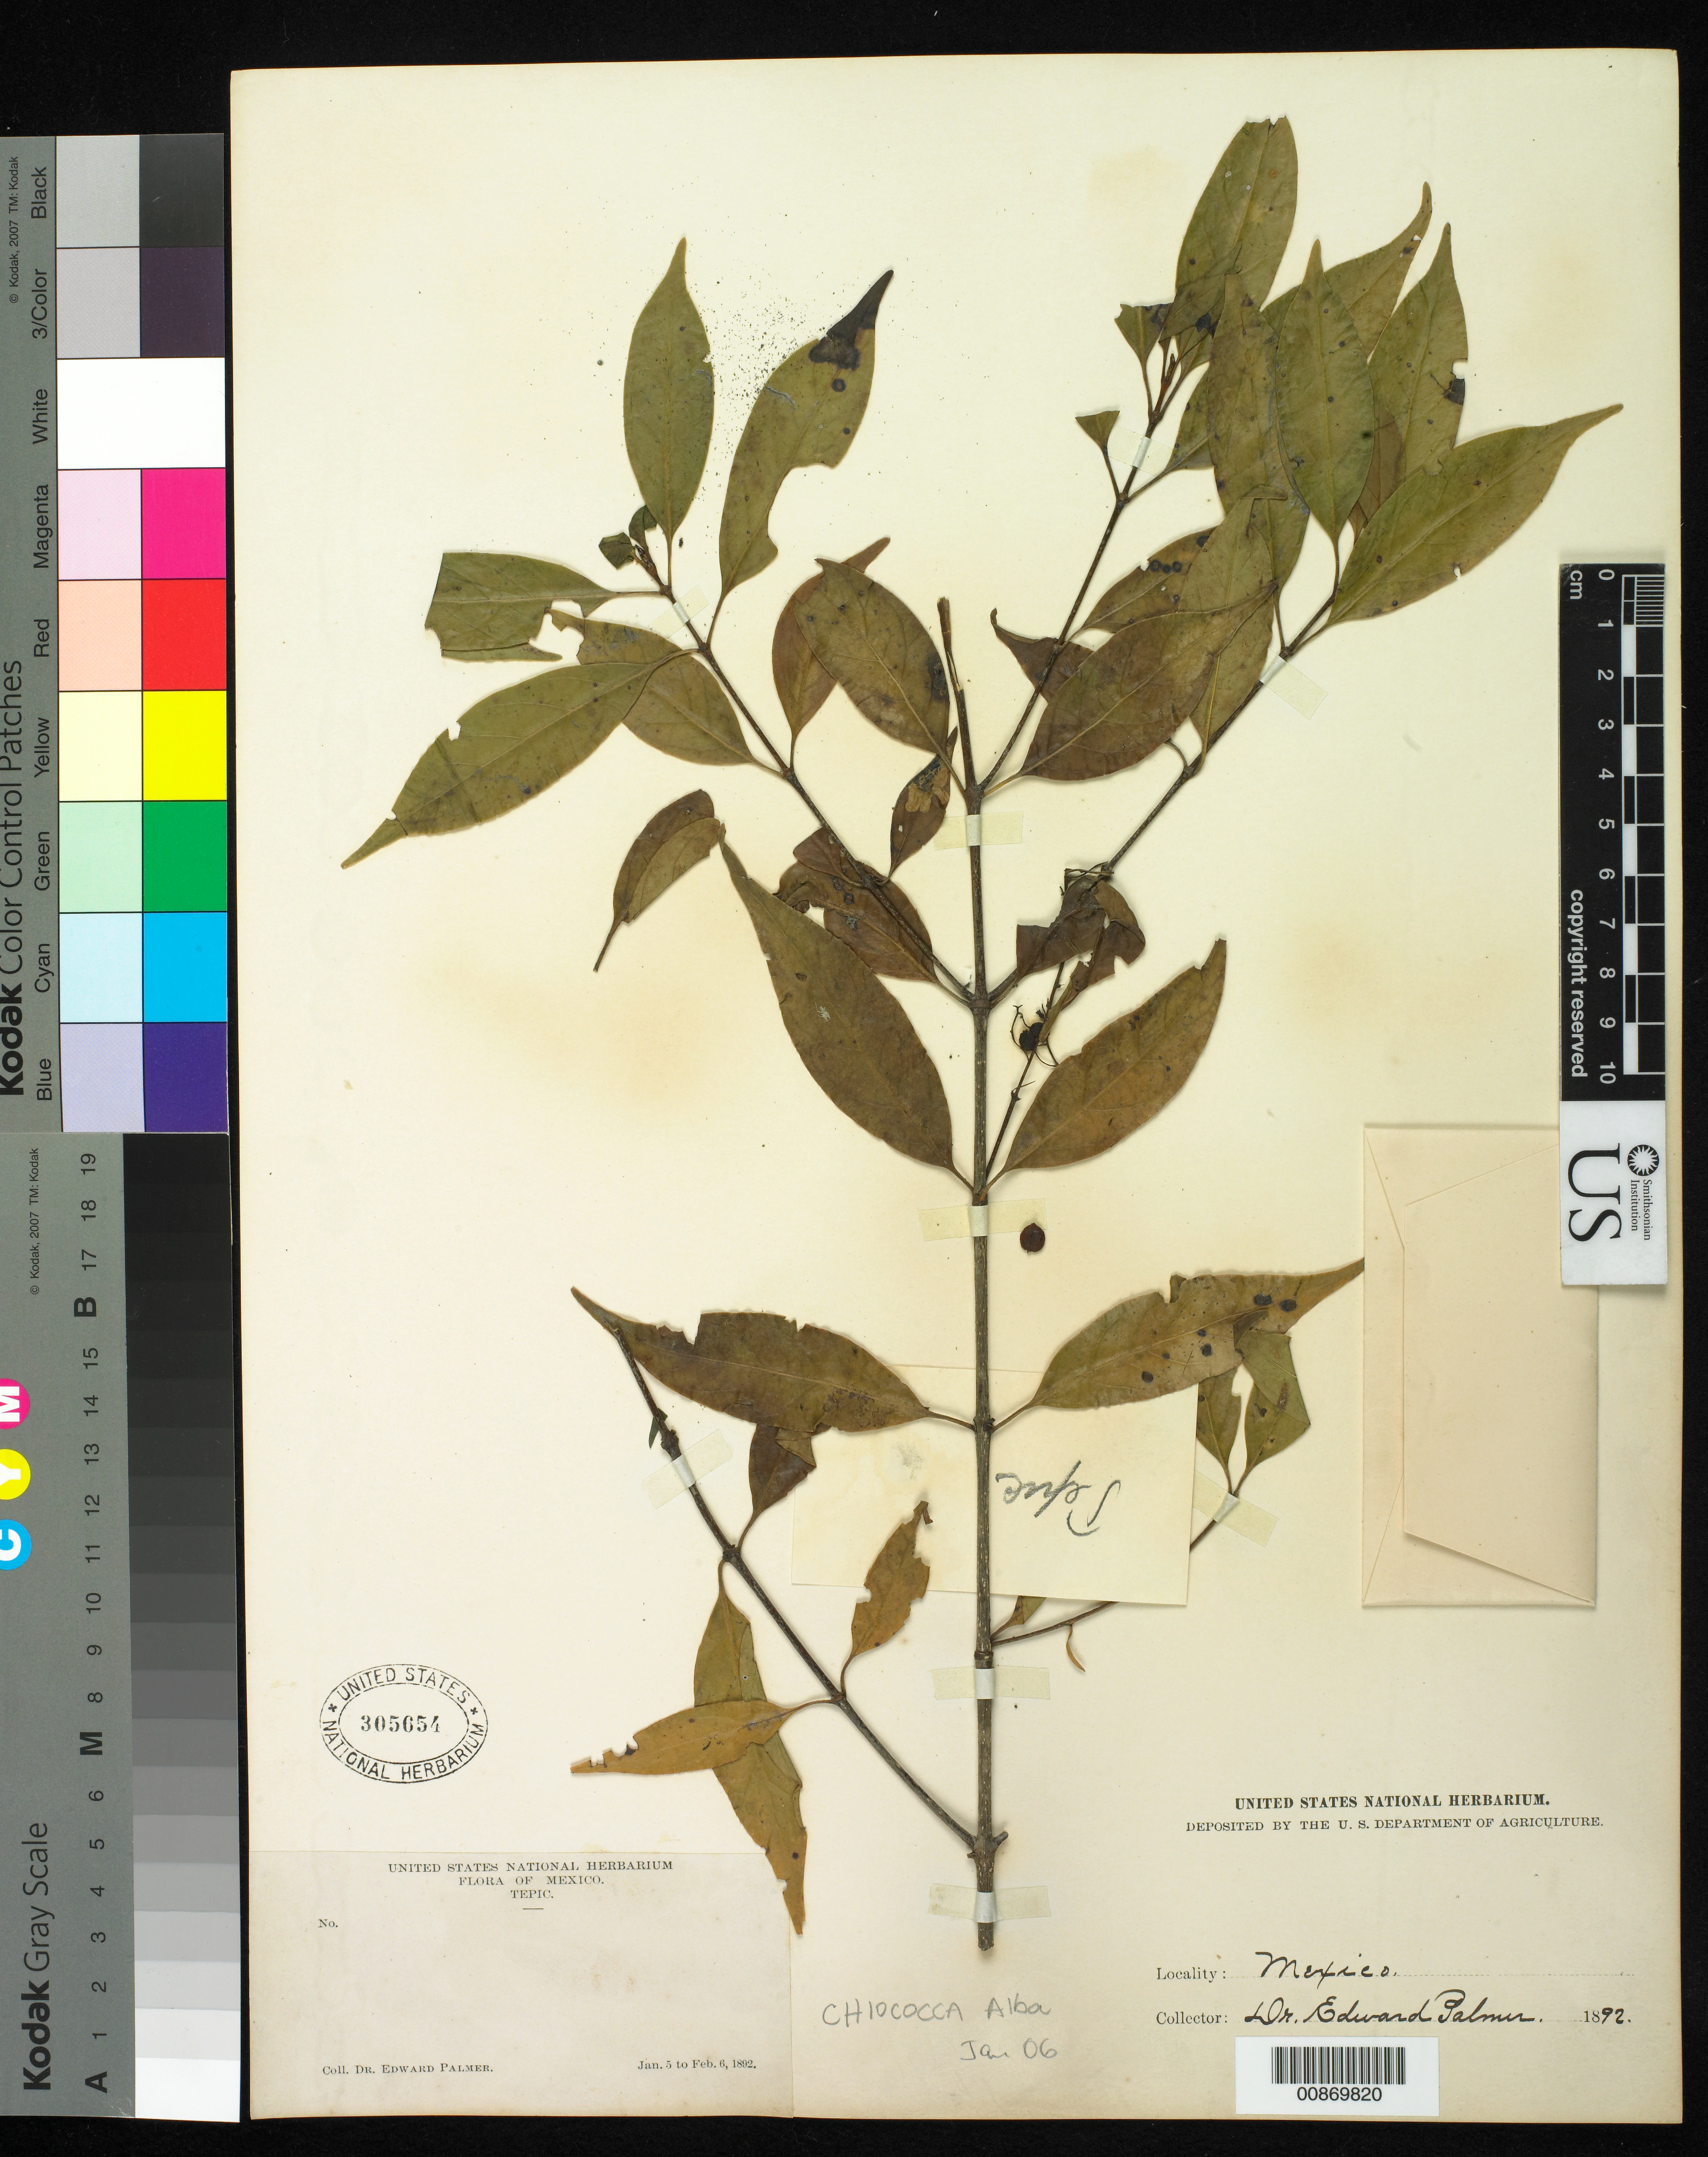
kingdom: Plantae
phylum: Tracheophyta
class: Magnoliopsida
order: Gentianales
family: Rubiaceae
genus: Chiococca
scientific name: Chiococca alba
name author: (L.) Hitchc.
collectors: E. Palmer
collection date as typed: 05 Jan 1892 to 06 Feb 1892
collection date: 1892-01-05/1892-02-06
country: Mexico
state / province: Nayarit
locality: Tepic, Nayarit.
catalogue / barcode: US 305654